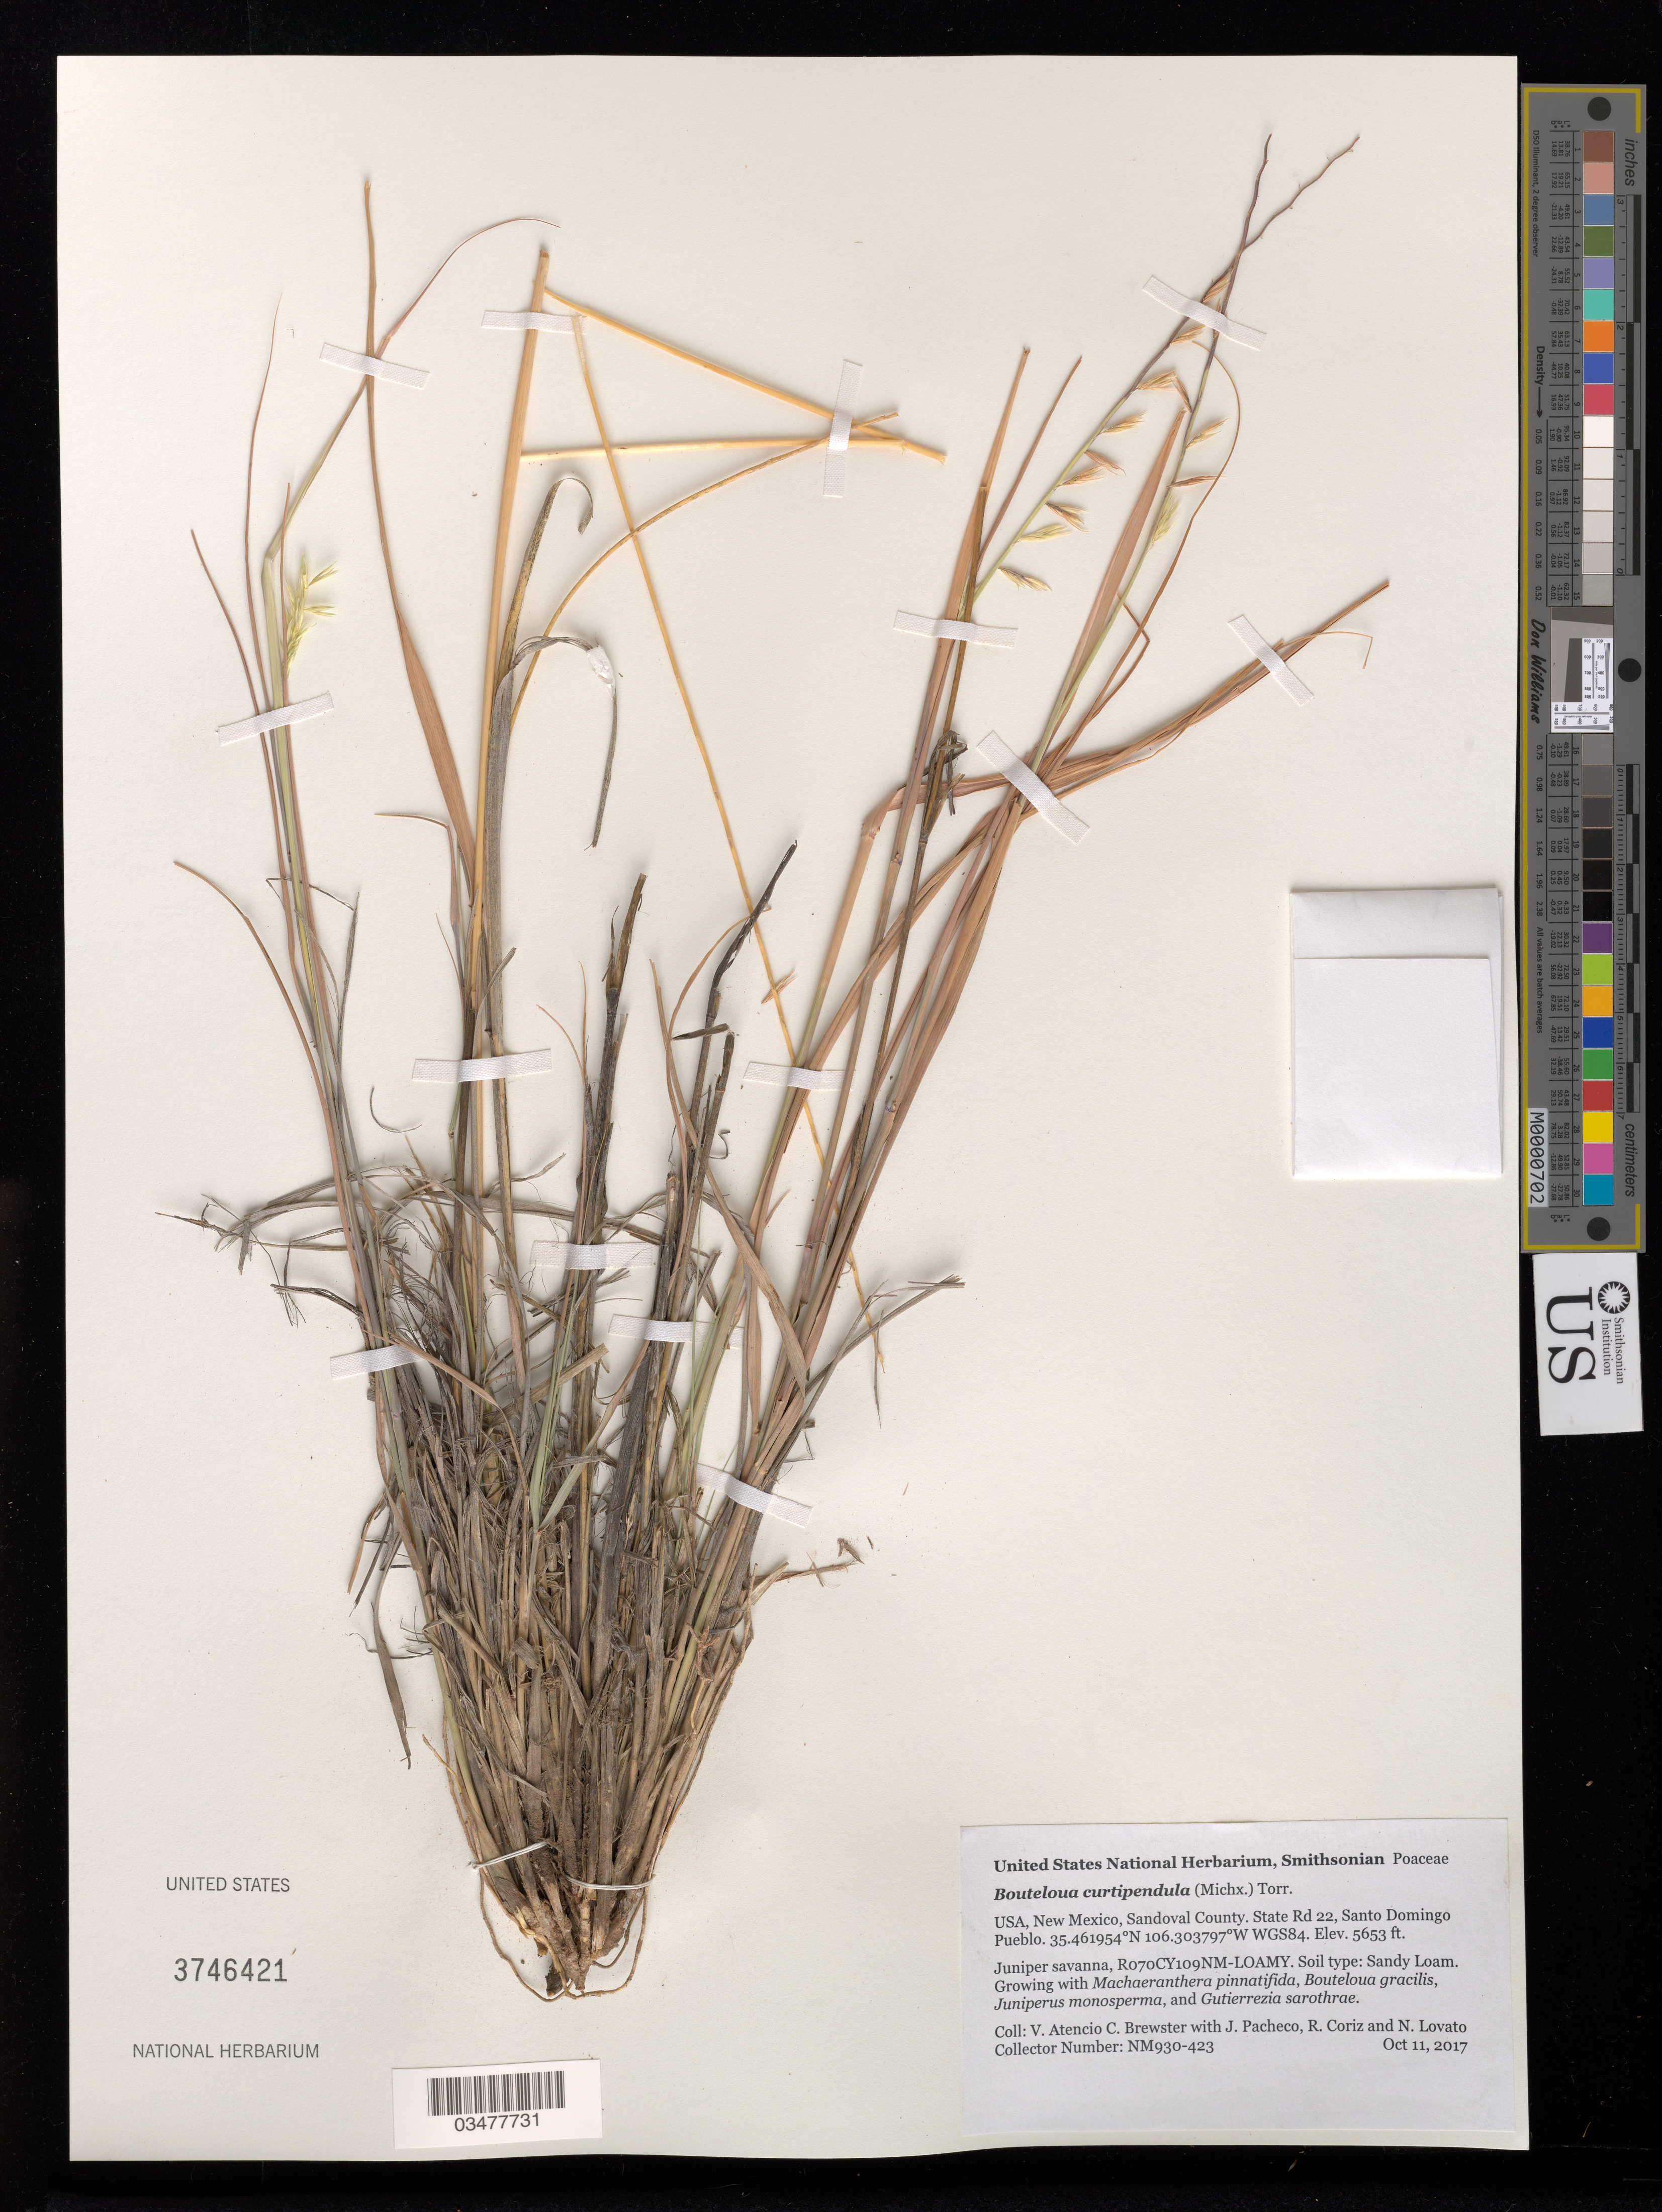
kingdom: Plantae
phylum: Tracheophyta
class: Liliopsida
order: Poales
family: Poaceae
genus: Bouteloua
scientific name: Bouteloua curtipendula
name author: (Michx.) Torr.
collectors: V. Atencio, C. Brewster, J. Pacheco, R. Coriz & N. Lovato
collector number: NM930-423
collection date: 2017-10-11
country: United States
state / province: New Mexico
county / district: Sandoval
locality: Santo Domingo Pueblo, State Road 22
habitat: R070CY109NM-LOAMY. Sandy Loam. Juniper savanna. With Bouteloua gracilis, Juniperus monosperma.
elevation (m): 1723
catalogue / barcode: US 3746421